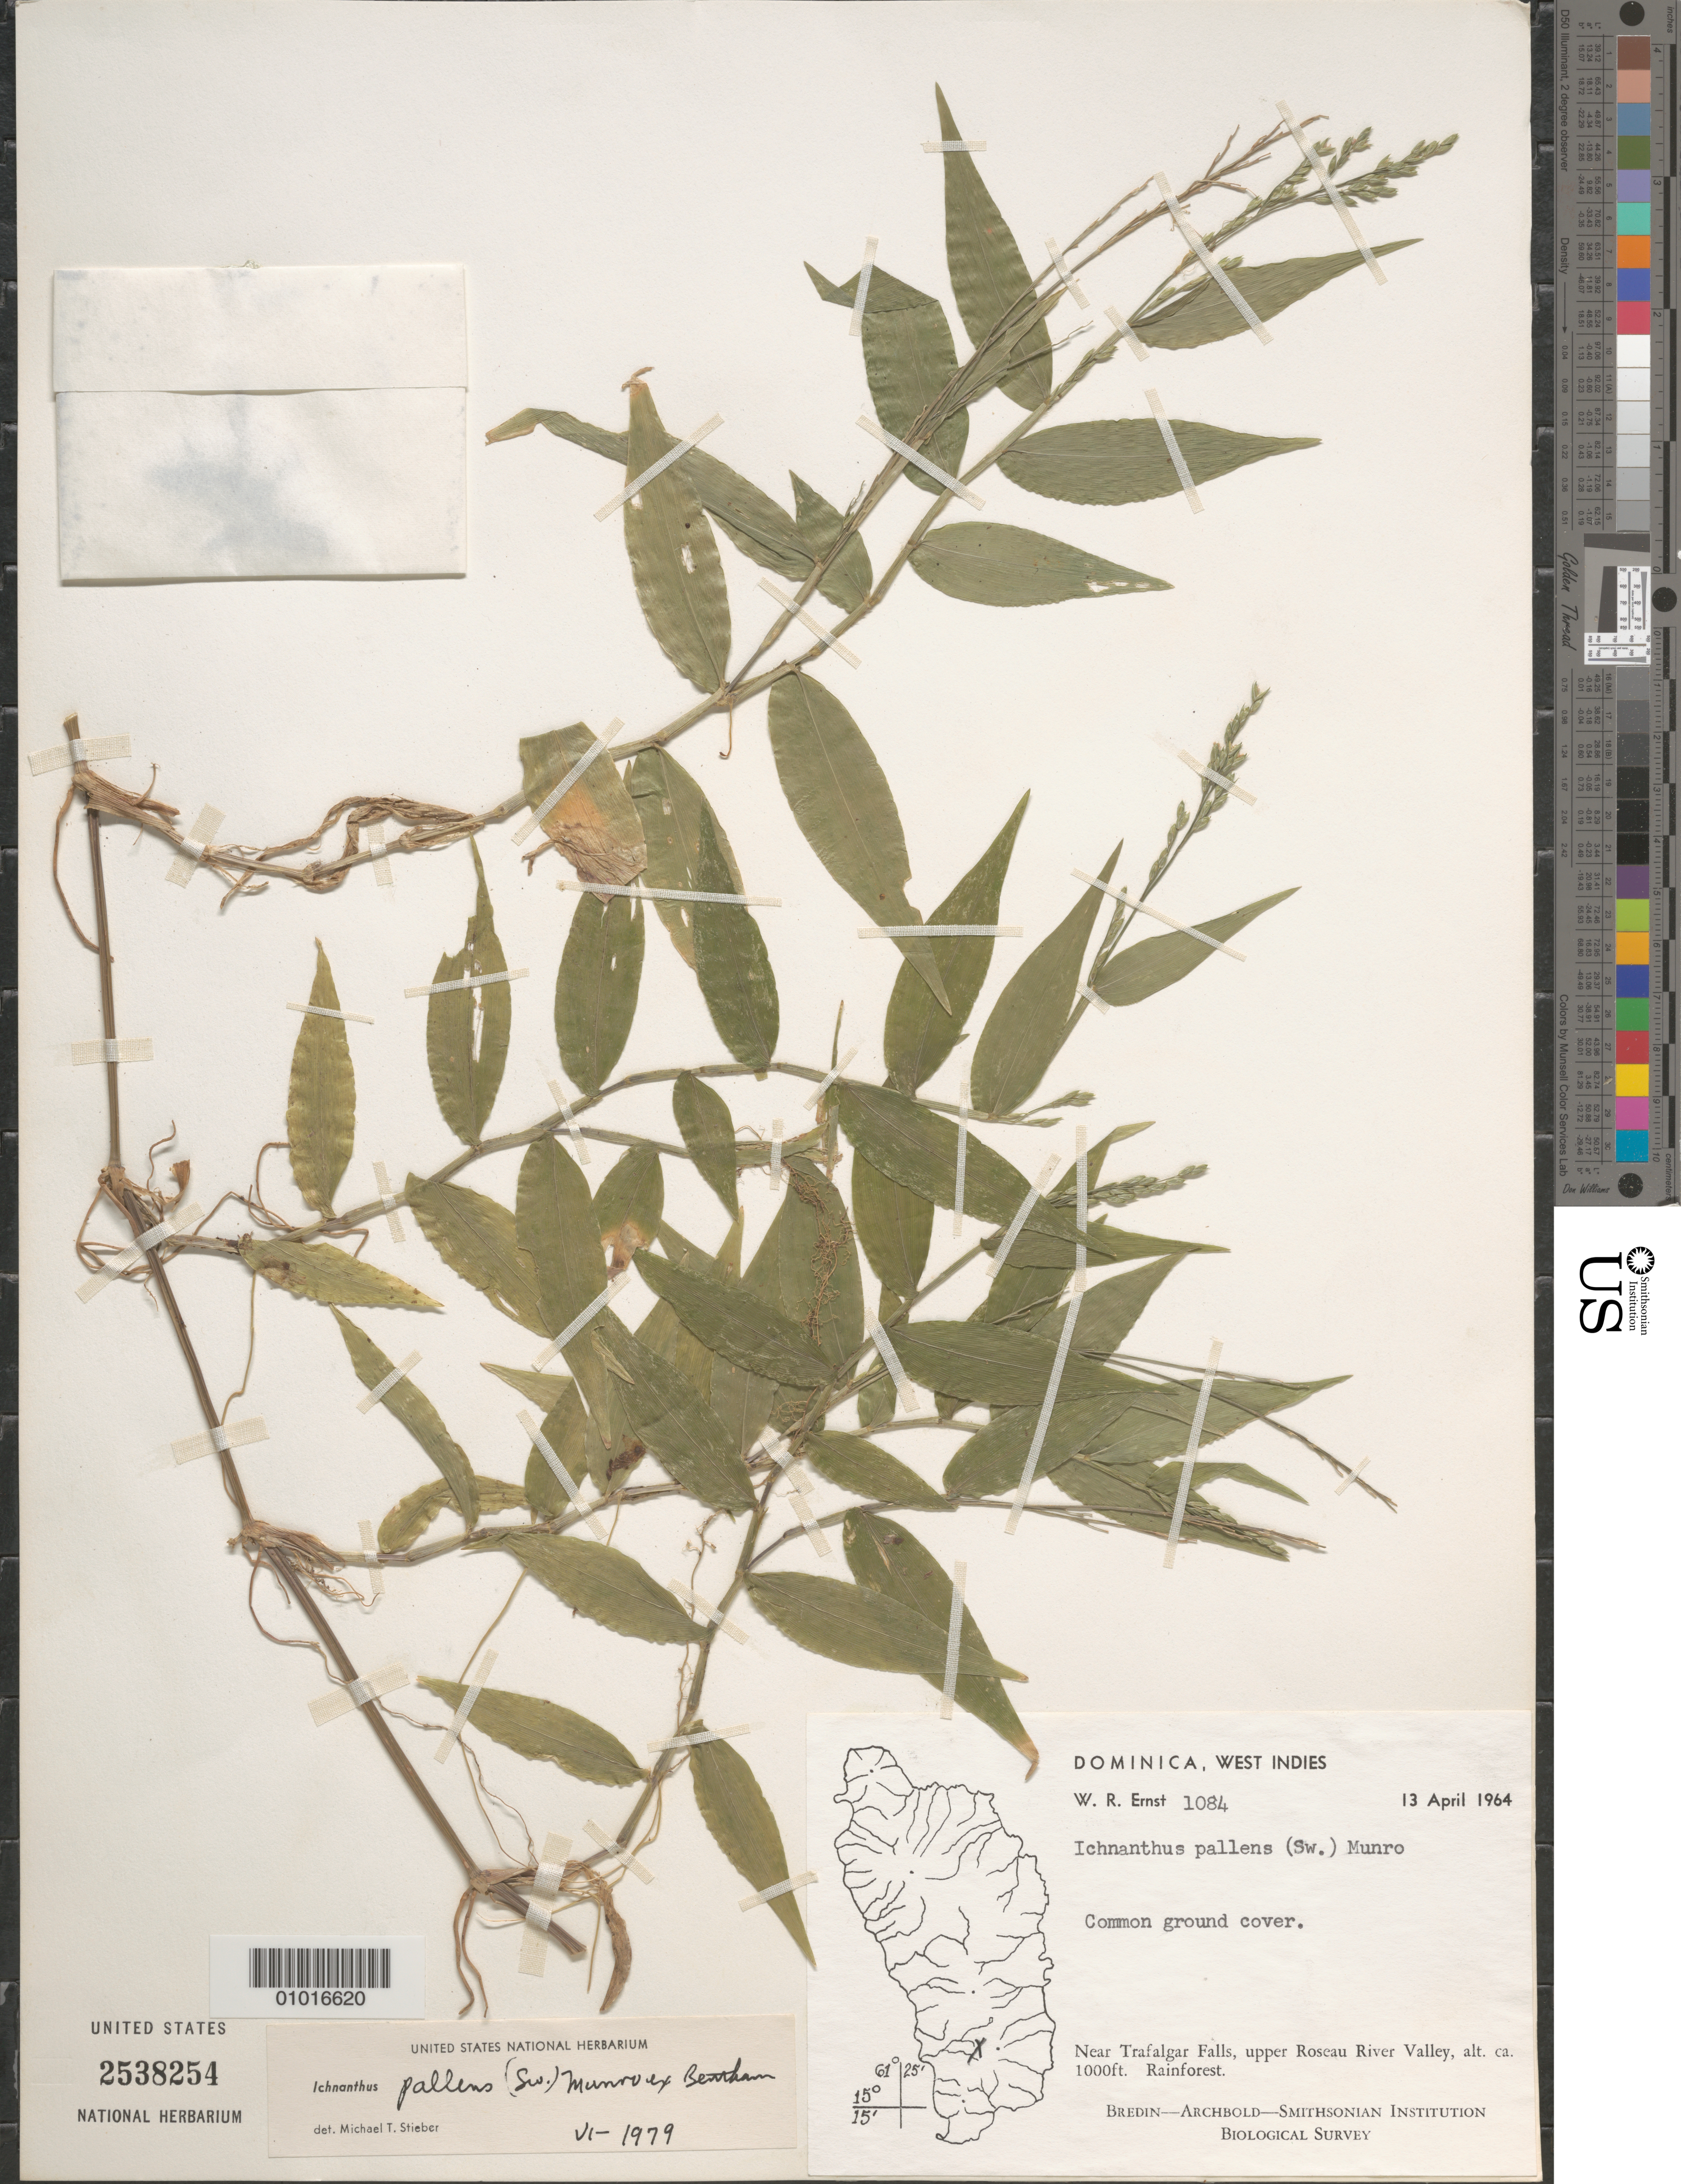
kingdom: Plantae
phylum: Tracheophyta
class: Liliopsida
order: Poales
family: Poaceae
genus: Ichnanthus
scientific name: Ichnanthus pallens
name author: (Sw.) Munro ex Benth.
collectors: W. R. Ernst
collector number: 1084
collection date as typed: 13 Apr 1964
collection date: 1964-04-13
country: Dominica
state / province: St. George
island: Dominica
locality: Near Trafalgar Falls, upper Roseau River Valley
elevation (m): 305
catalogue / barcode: US 2538254